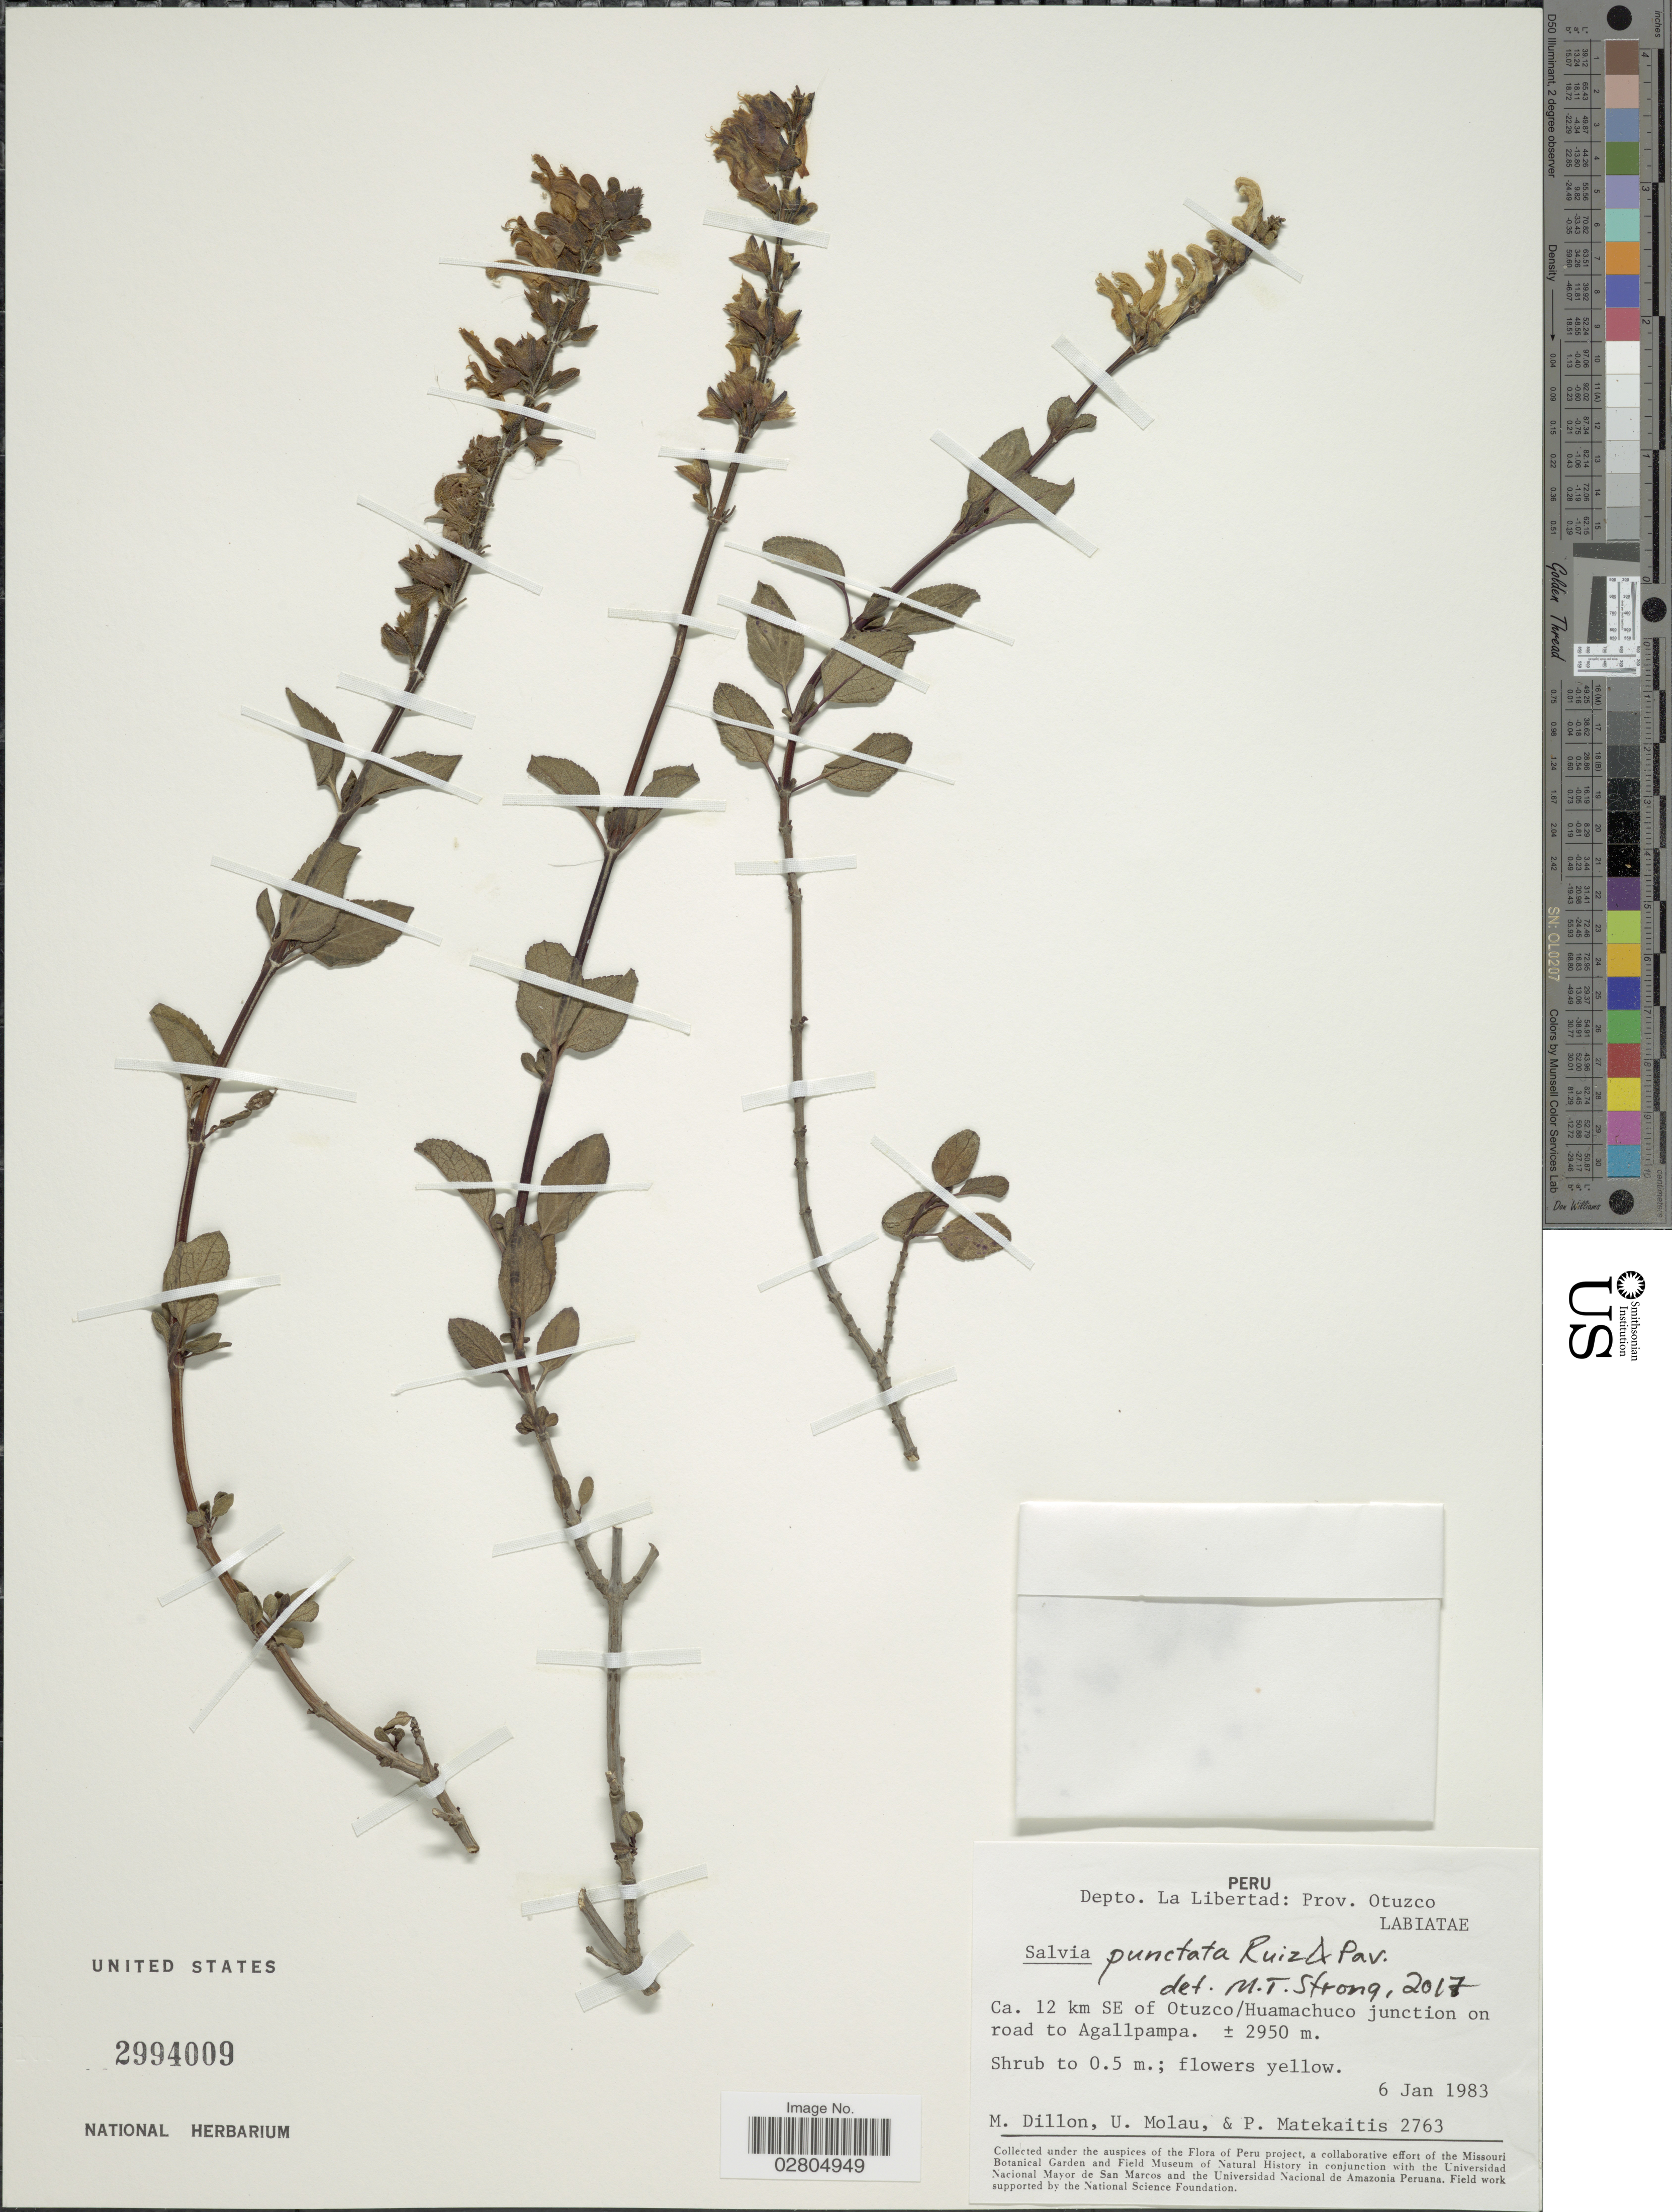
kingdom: Plantae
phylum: Tracheophyta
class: Magnoliopsida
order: Lamiales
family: Lamiaceae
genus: Salvia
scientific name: Salvia punctata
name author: Ruiz & Pav.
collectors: M. O. Dillon, U. Molau & P. Matekaitis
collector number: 2763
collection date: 1983-01-06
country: Peru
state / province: La Libertad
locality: Depto. La Libertad: Prov. Otuzco. Ca. 12 km SE of Otuzco/Huamachuco junction on road to Agallpampa.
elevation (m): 2950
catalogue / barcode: US 2994009